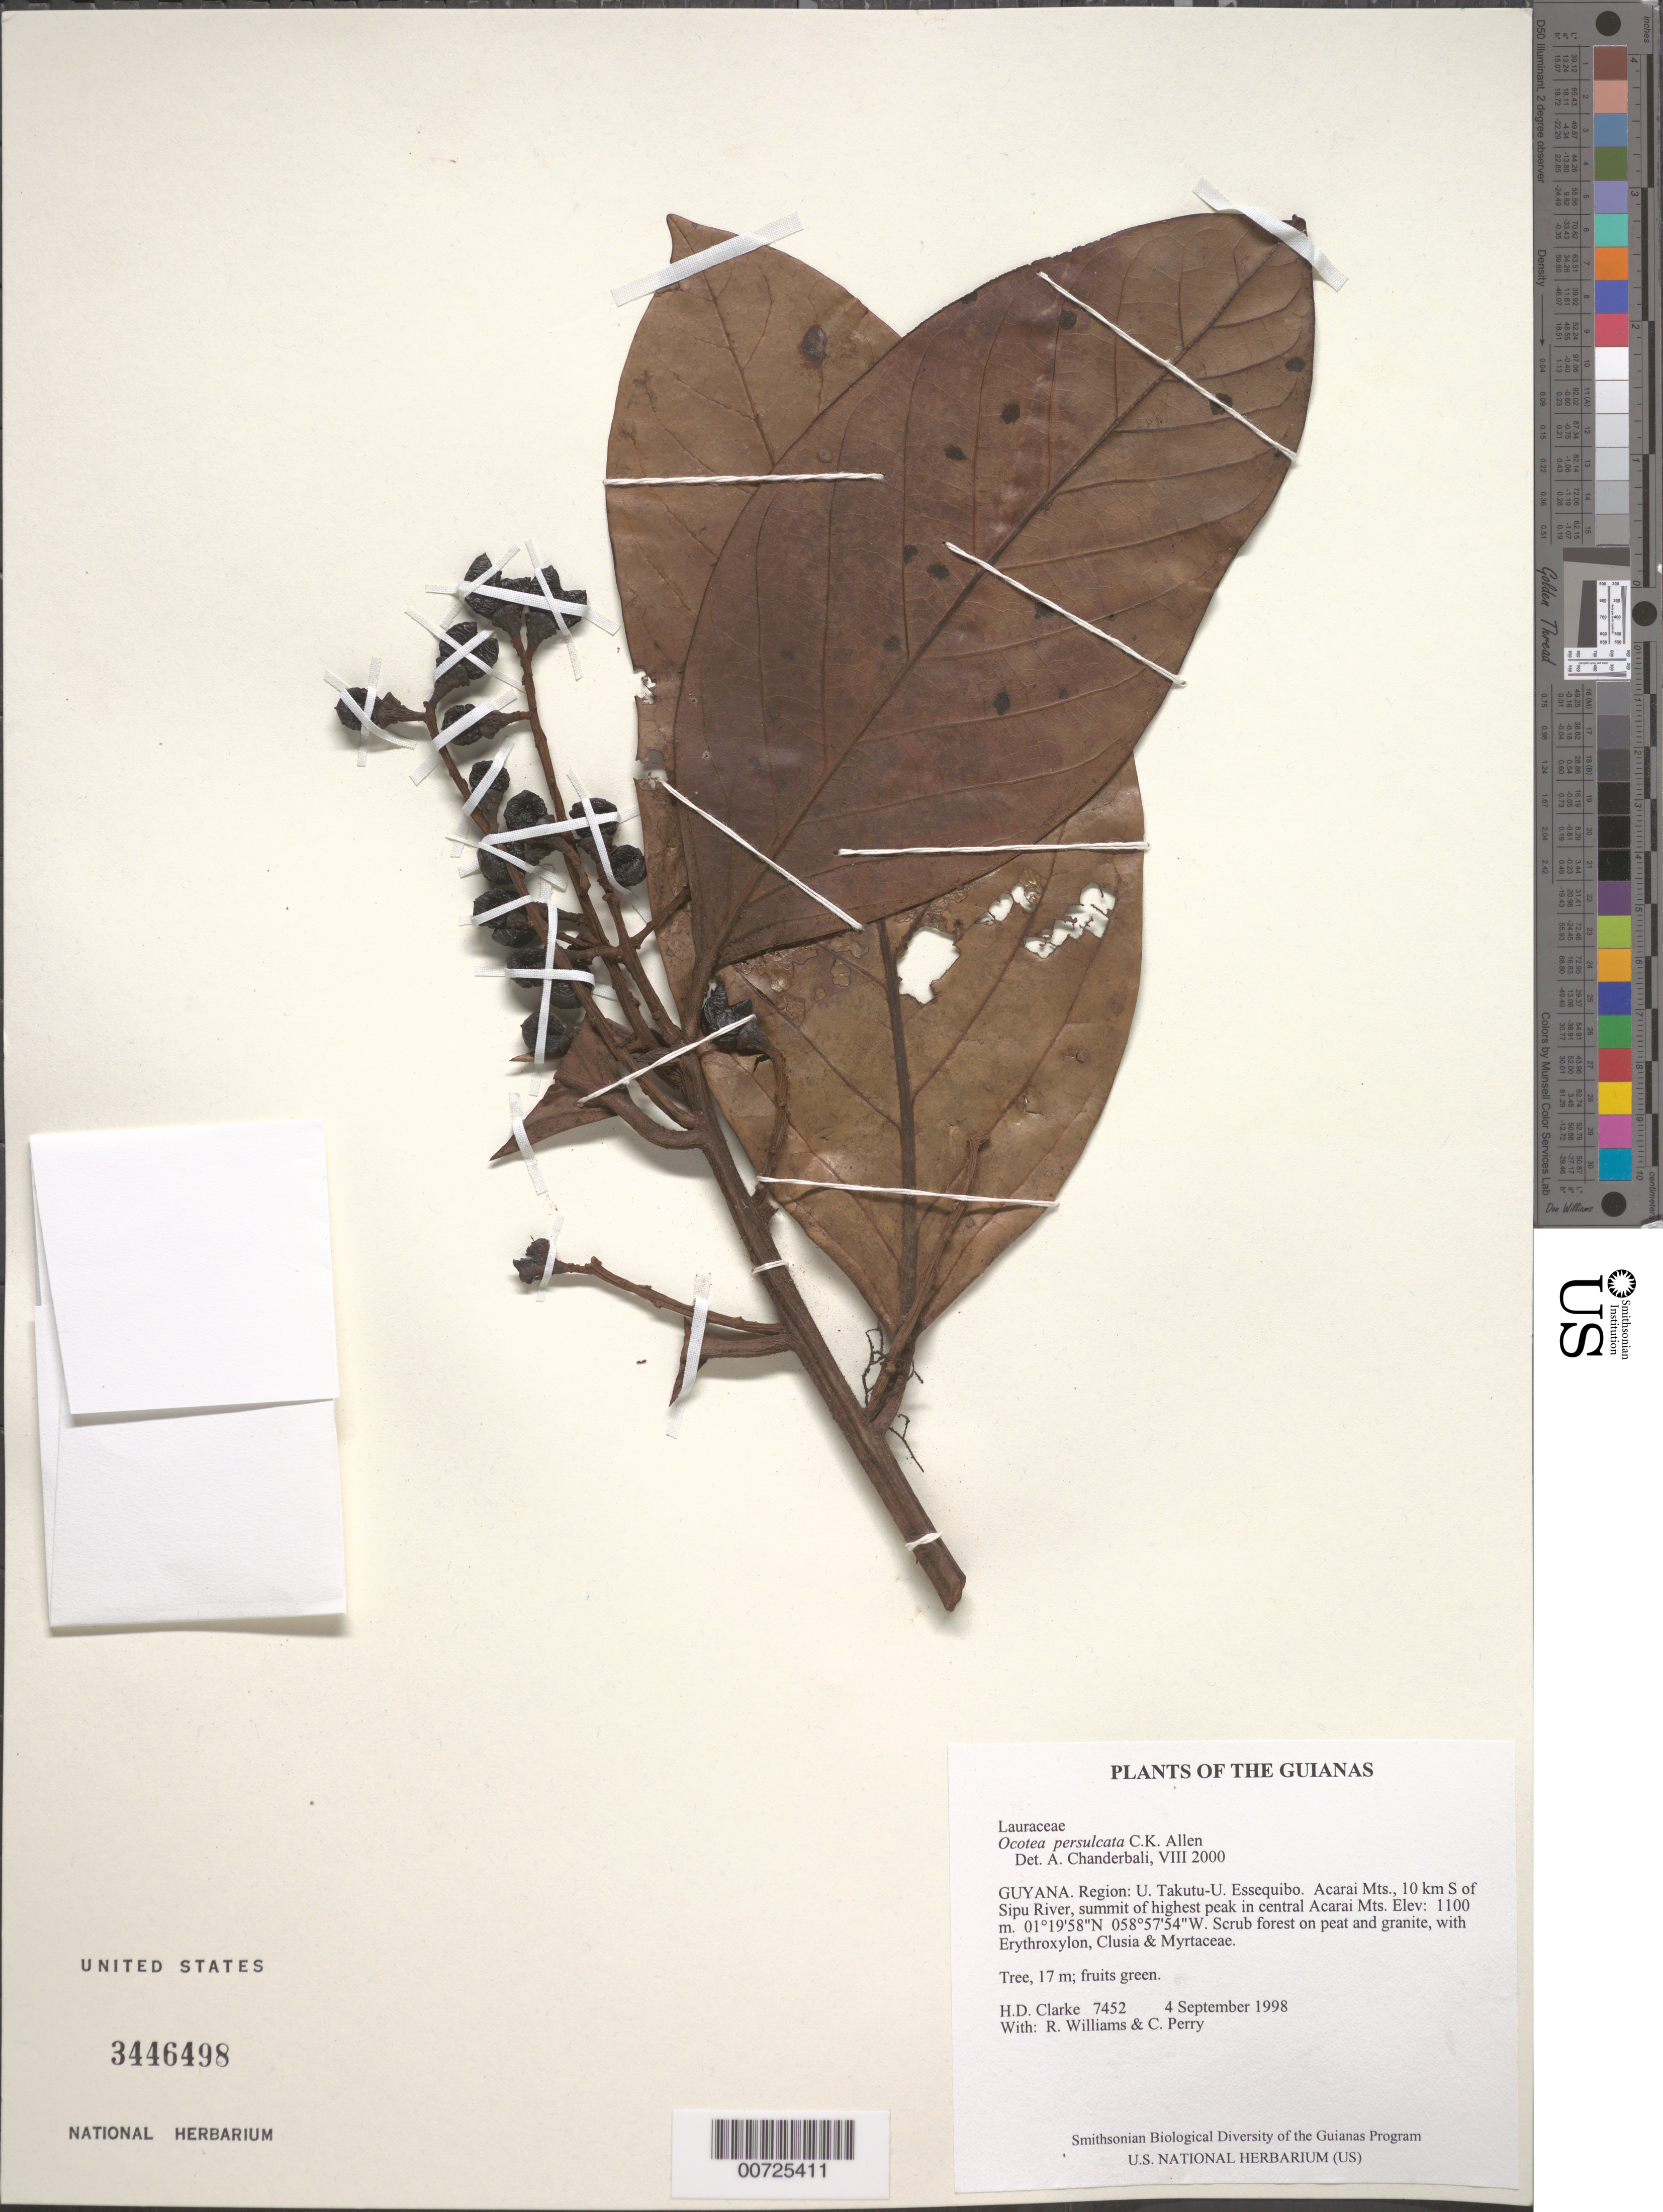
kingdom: Plantae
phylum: Tracheophyta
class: Magnoliopsida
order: Laurales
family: Lauraceae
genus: Ocotea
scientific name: Ocotea persulcata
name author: C.K. Allen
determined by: Chanderbali, Andre Shashi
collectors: H. D. Clarke, R. Williams & C. Perry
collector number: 7452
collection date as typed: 4 September 1998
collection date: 1998-09-04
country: Guyana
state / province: U. Takutu-U. Essequibo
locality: Acarai Mts., 10 km S of Sipu River, summit of highest peak in central Acarai Mts.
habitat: Scrub forest on peat and granite, with Erythroxylum, Clusia & Myrtaceae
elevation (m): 1100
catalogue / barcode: US 3446498